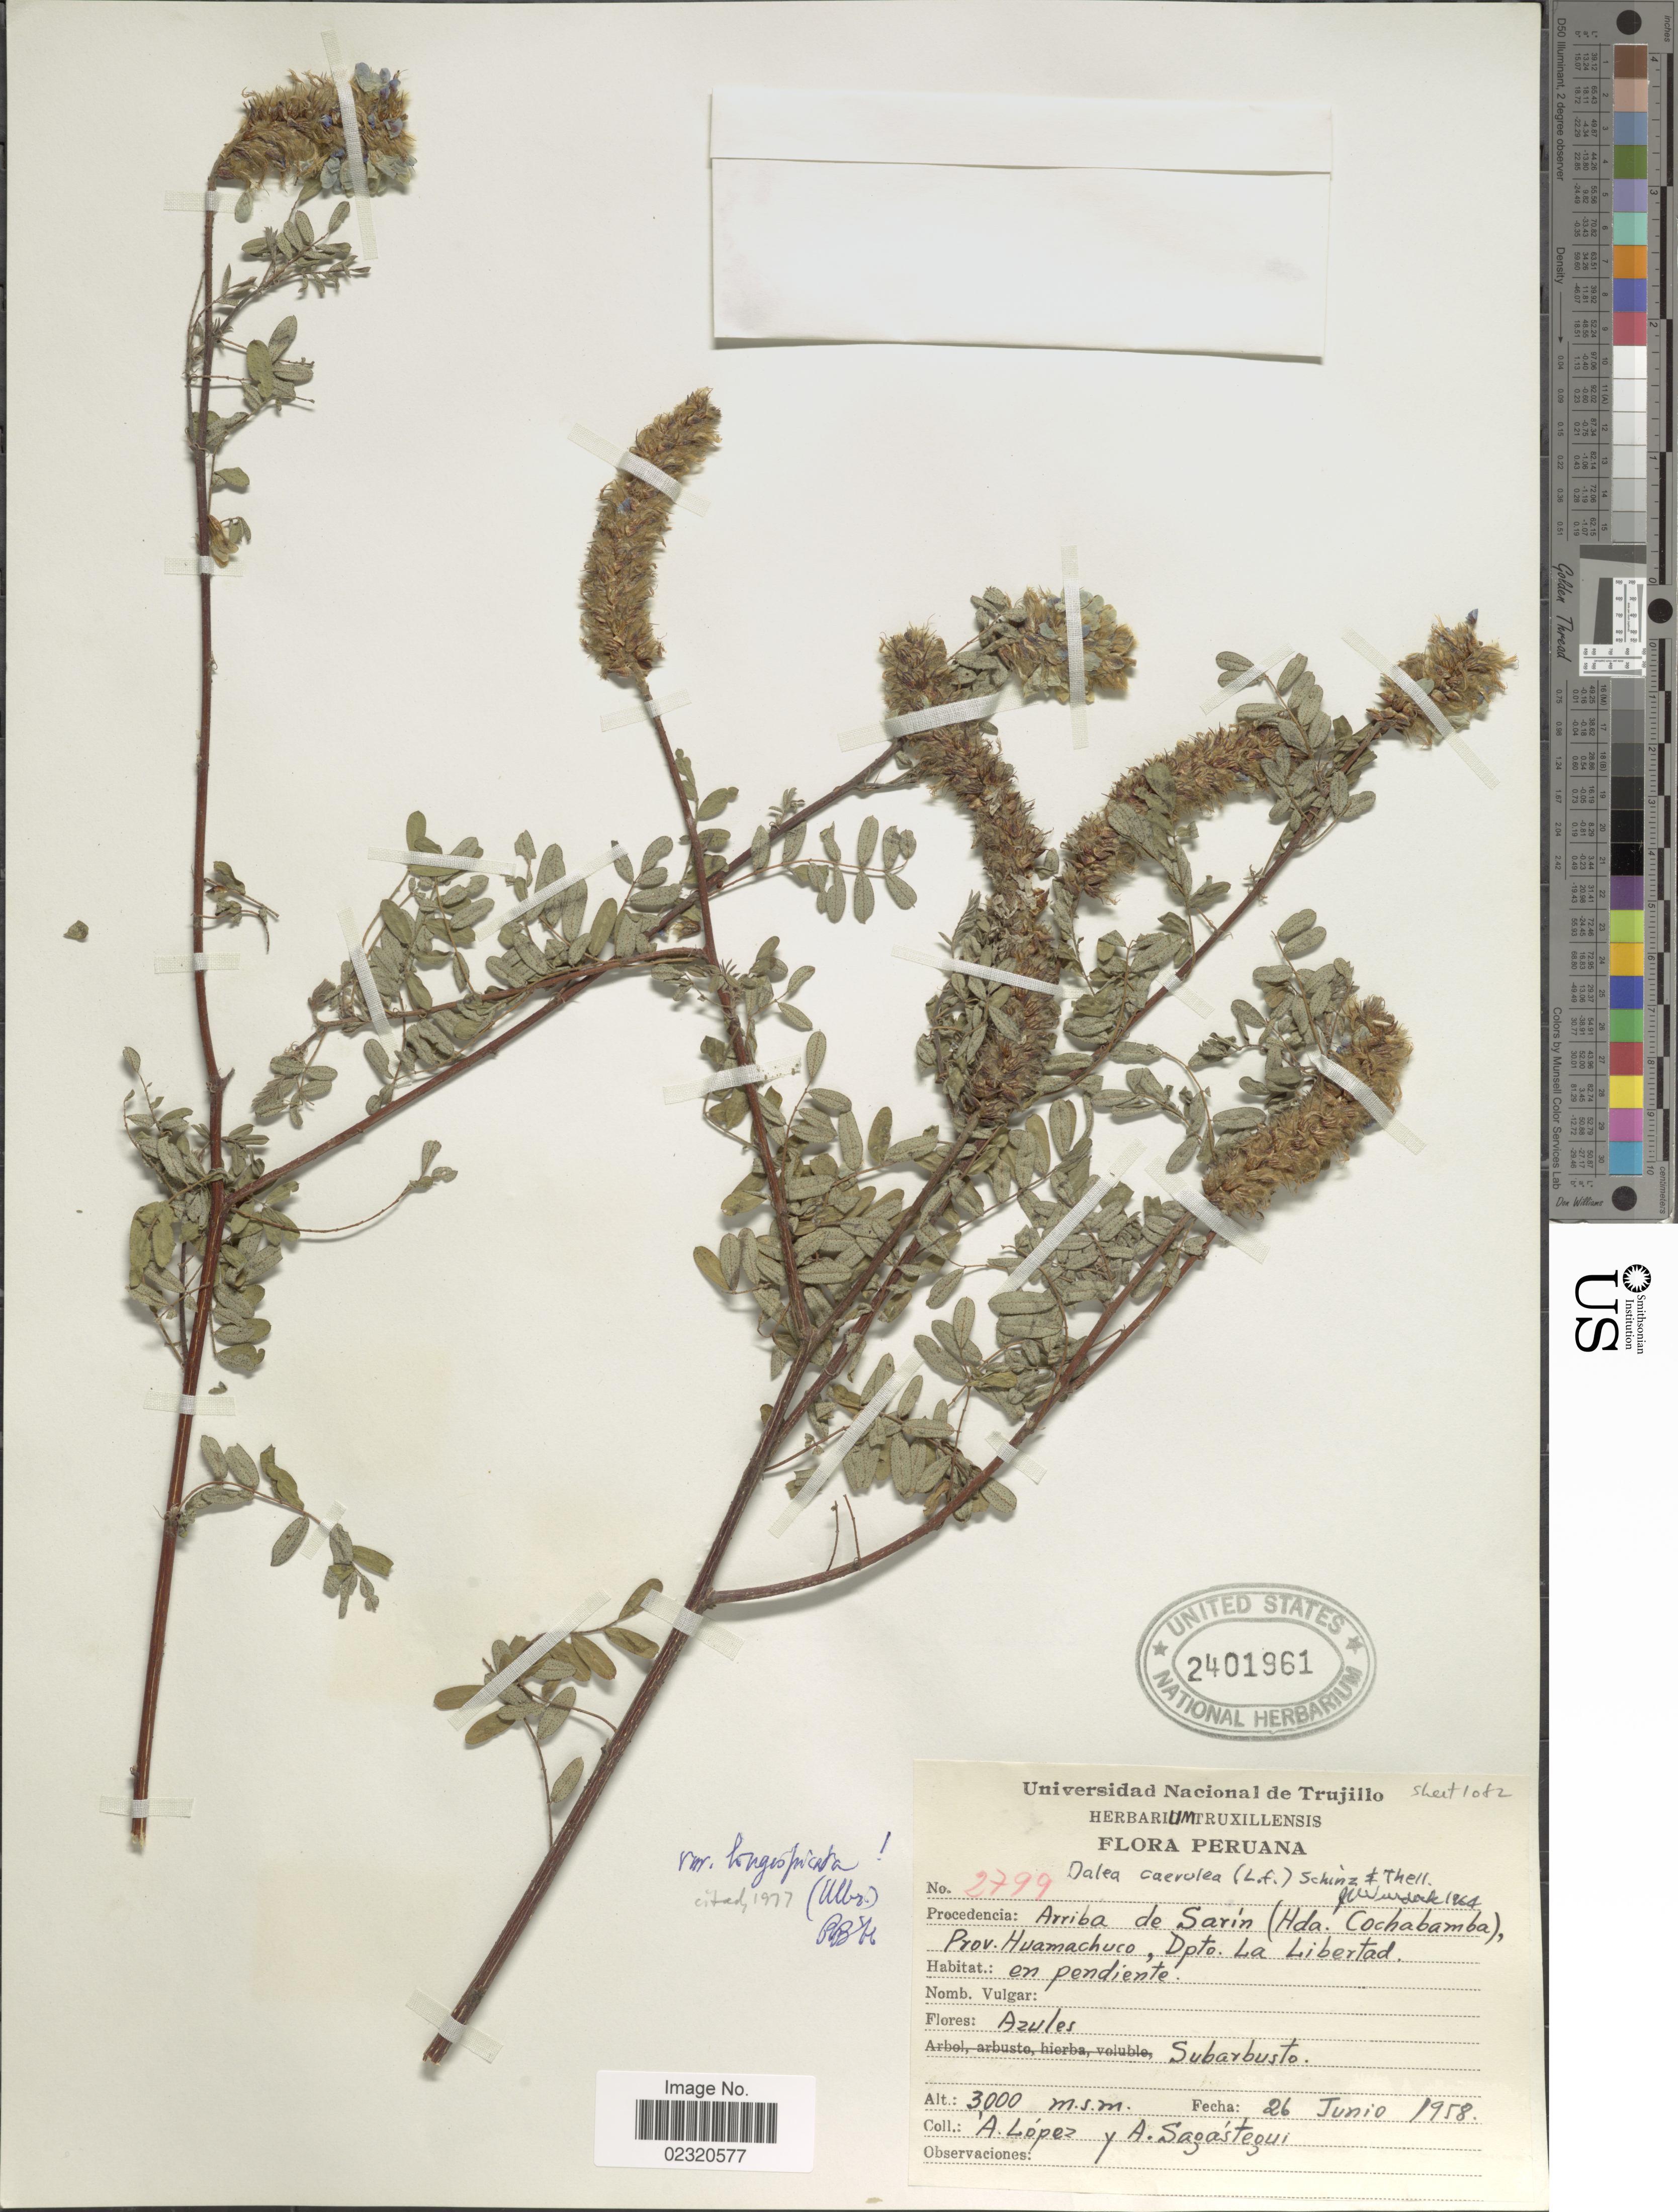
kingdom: Plantae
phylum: Tracheophyta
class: Magnoliopsida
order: Fabales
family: Fabaceae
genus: Dalea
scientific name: Dalea coerulea var. longispicata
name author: (Ulbr.) Barneby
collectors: A. López & A. Sagástequi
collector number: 2799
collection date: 1958-06-26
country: Peru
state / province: La Libertad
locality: Arriba de Sarin (Hda. Cochabamba), Prov. Huamachuco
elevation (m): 3000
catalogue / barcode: US 2401961